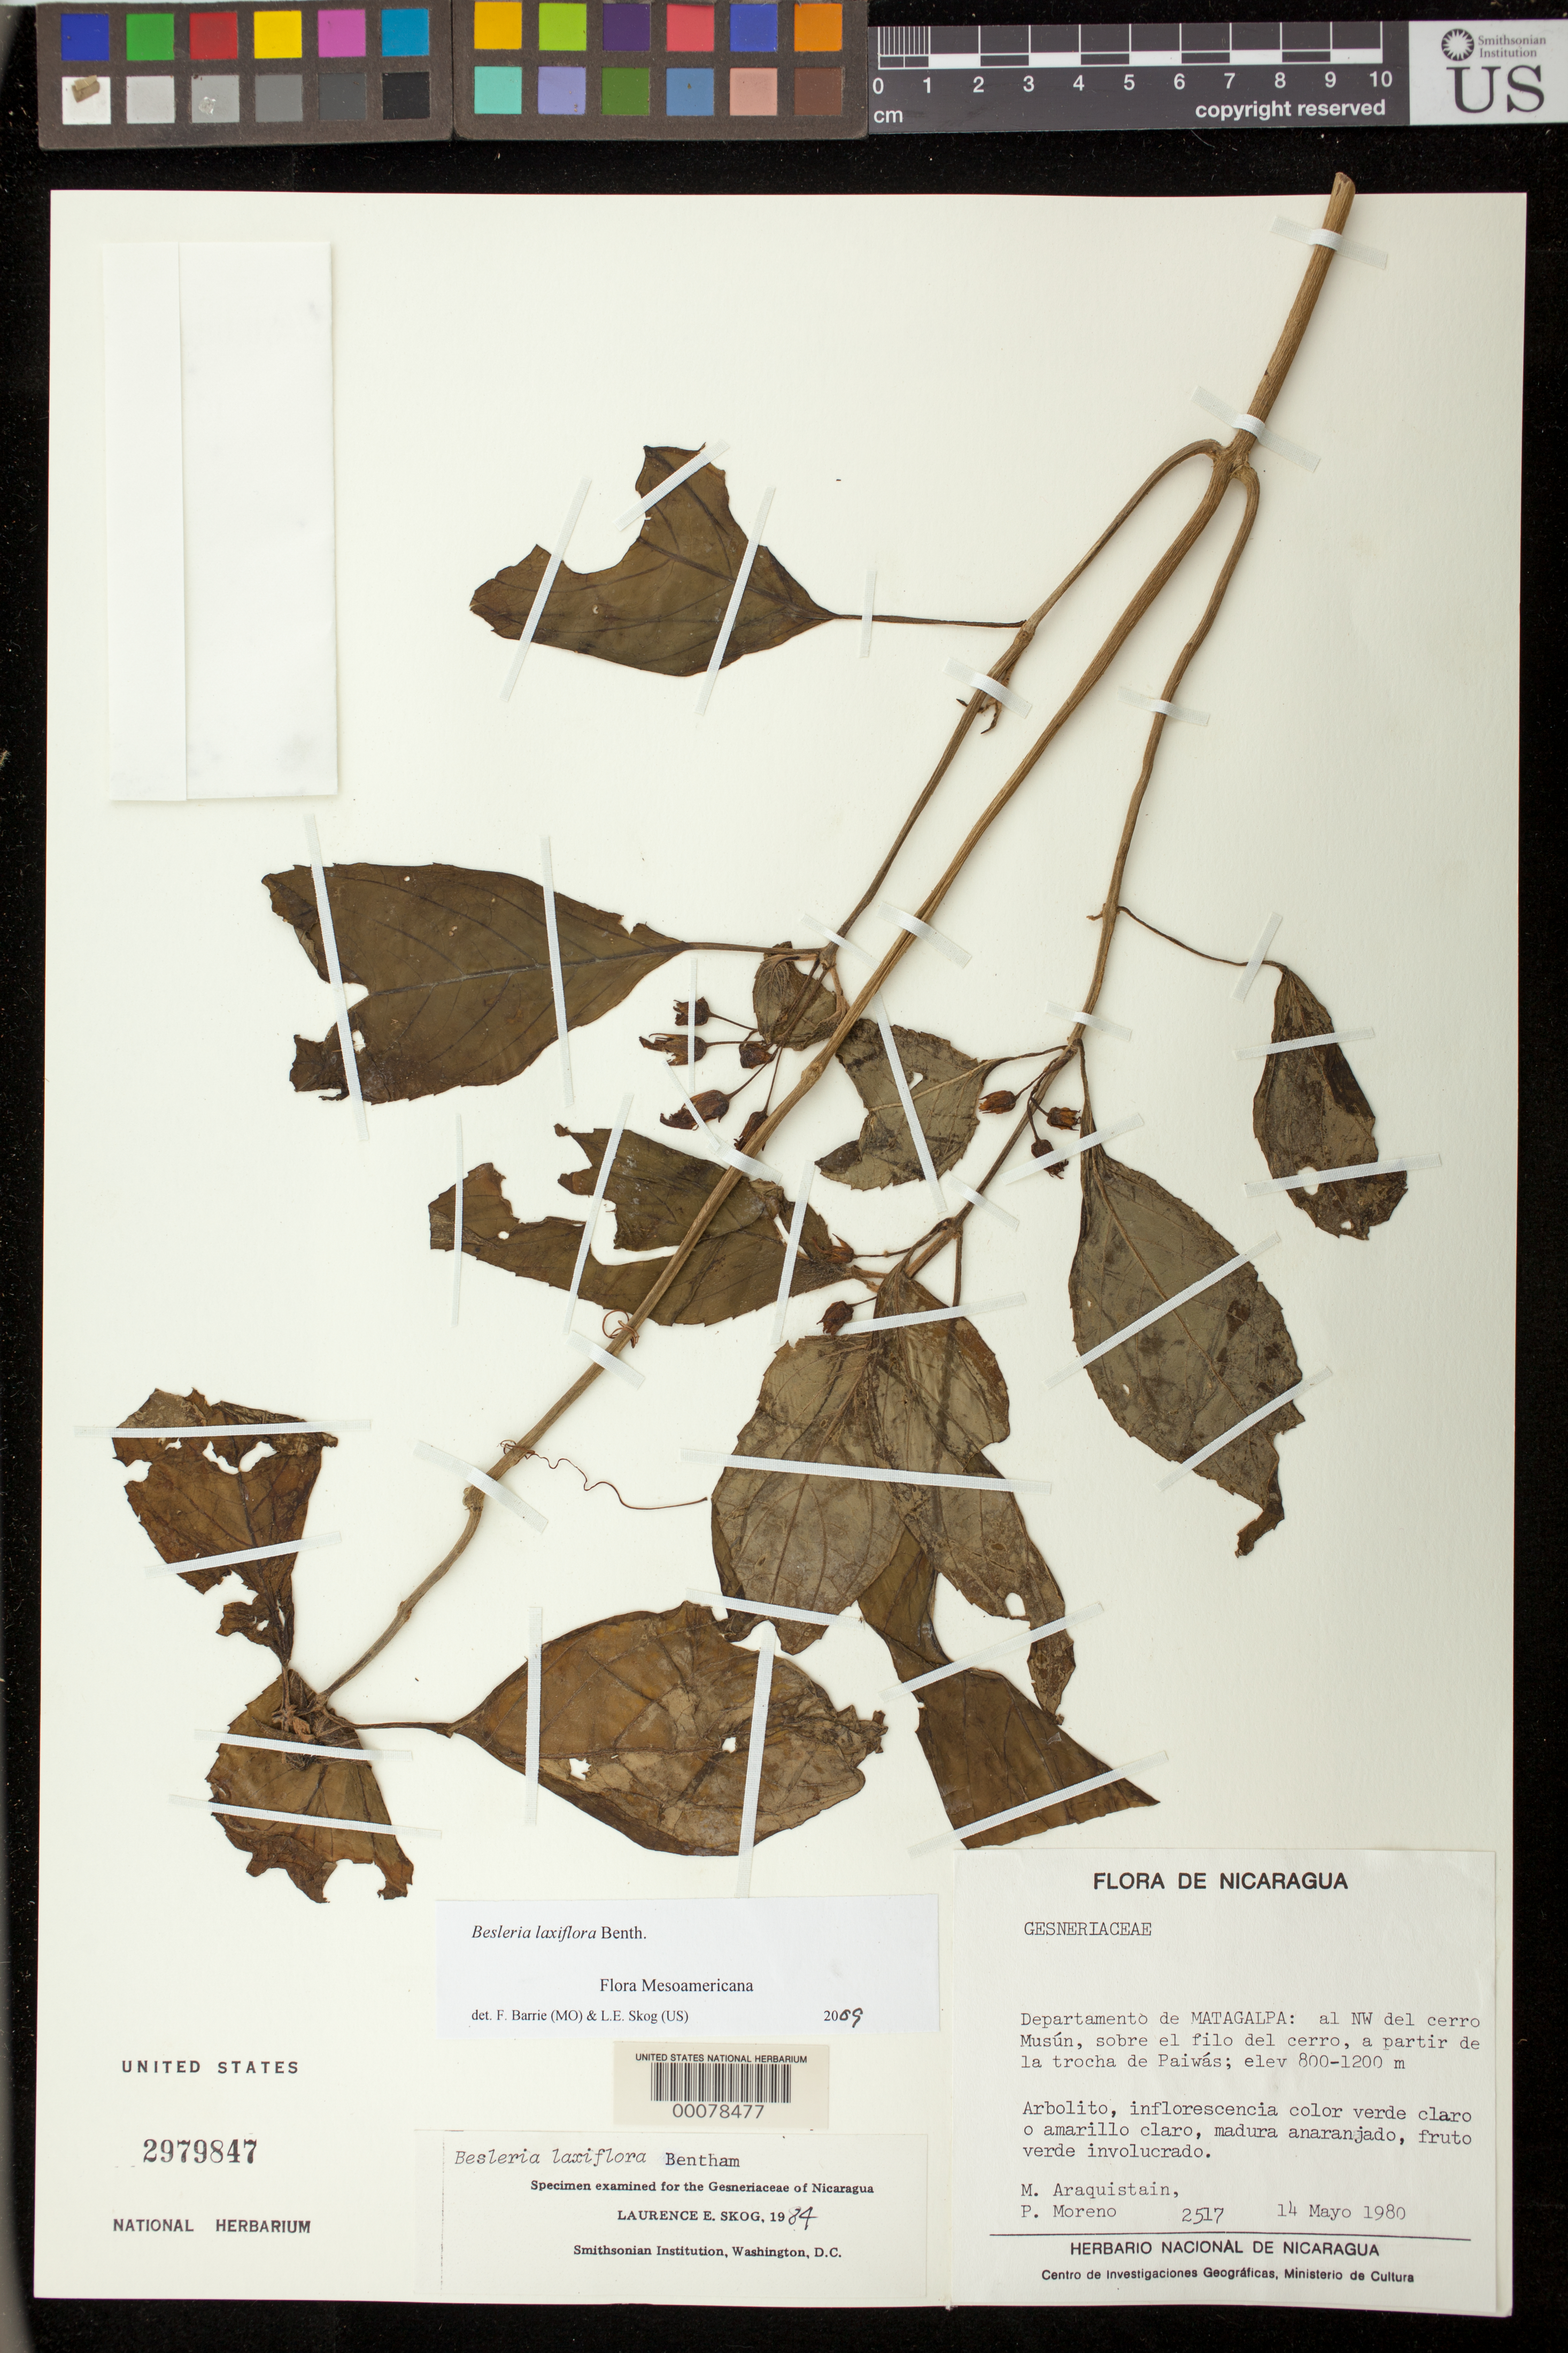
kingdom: Plantae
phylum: Tracheophyta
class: Magnoliopsida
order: Lamiales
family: Gesneriaceae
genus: Besleria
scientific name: Besleria laxiflora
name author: Benth.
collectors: M. Araquistain & P. Moreno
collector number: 2517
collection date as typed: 14 May 1980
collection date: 1980-05-14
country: Nicaragua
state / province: Matagalpa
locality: Al NW of Cerro Musun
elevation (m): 800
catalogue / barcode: US 2979847